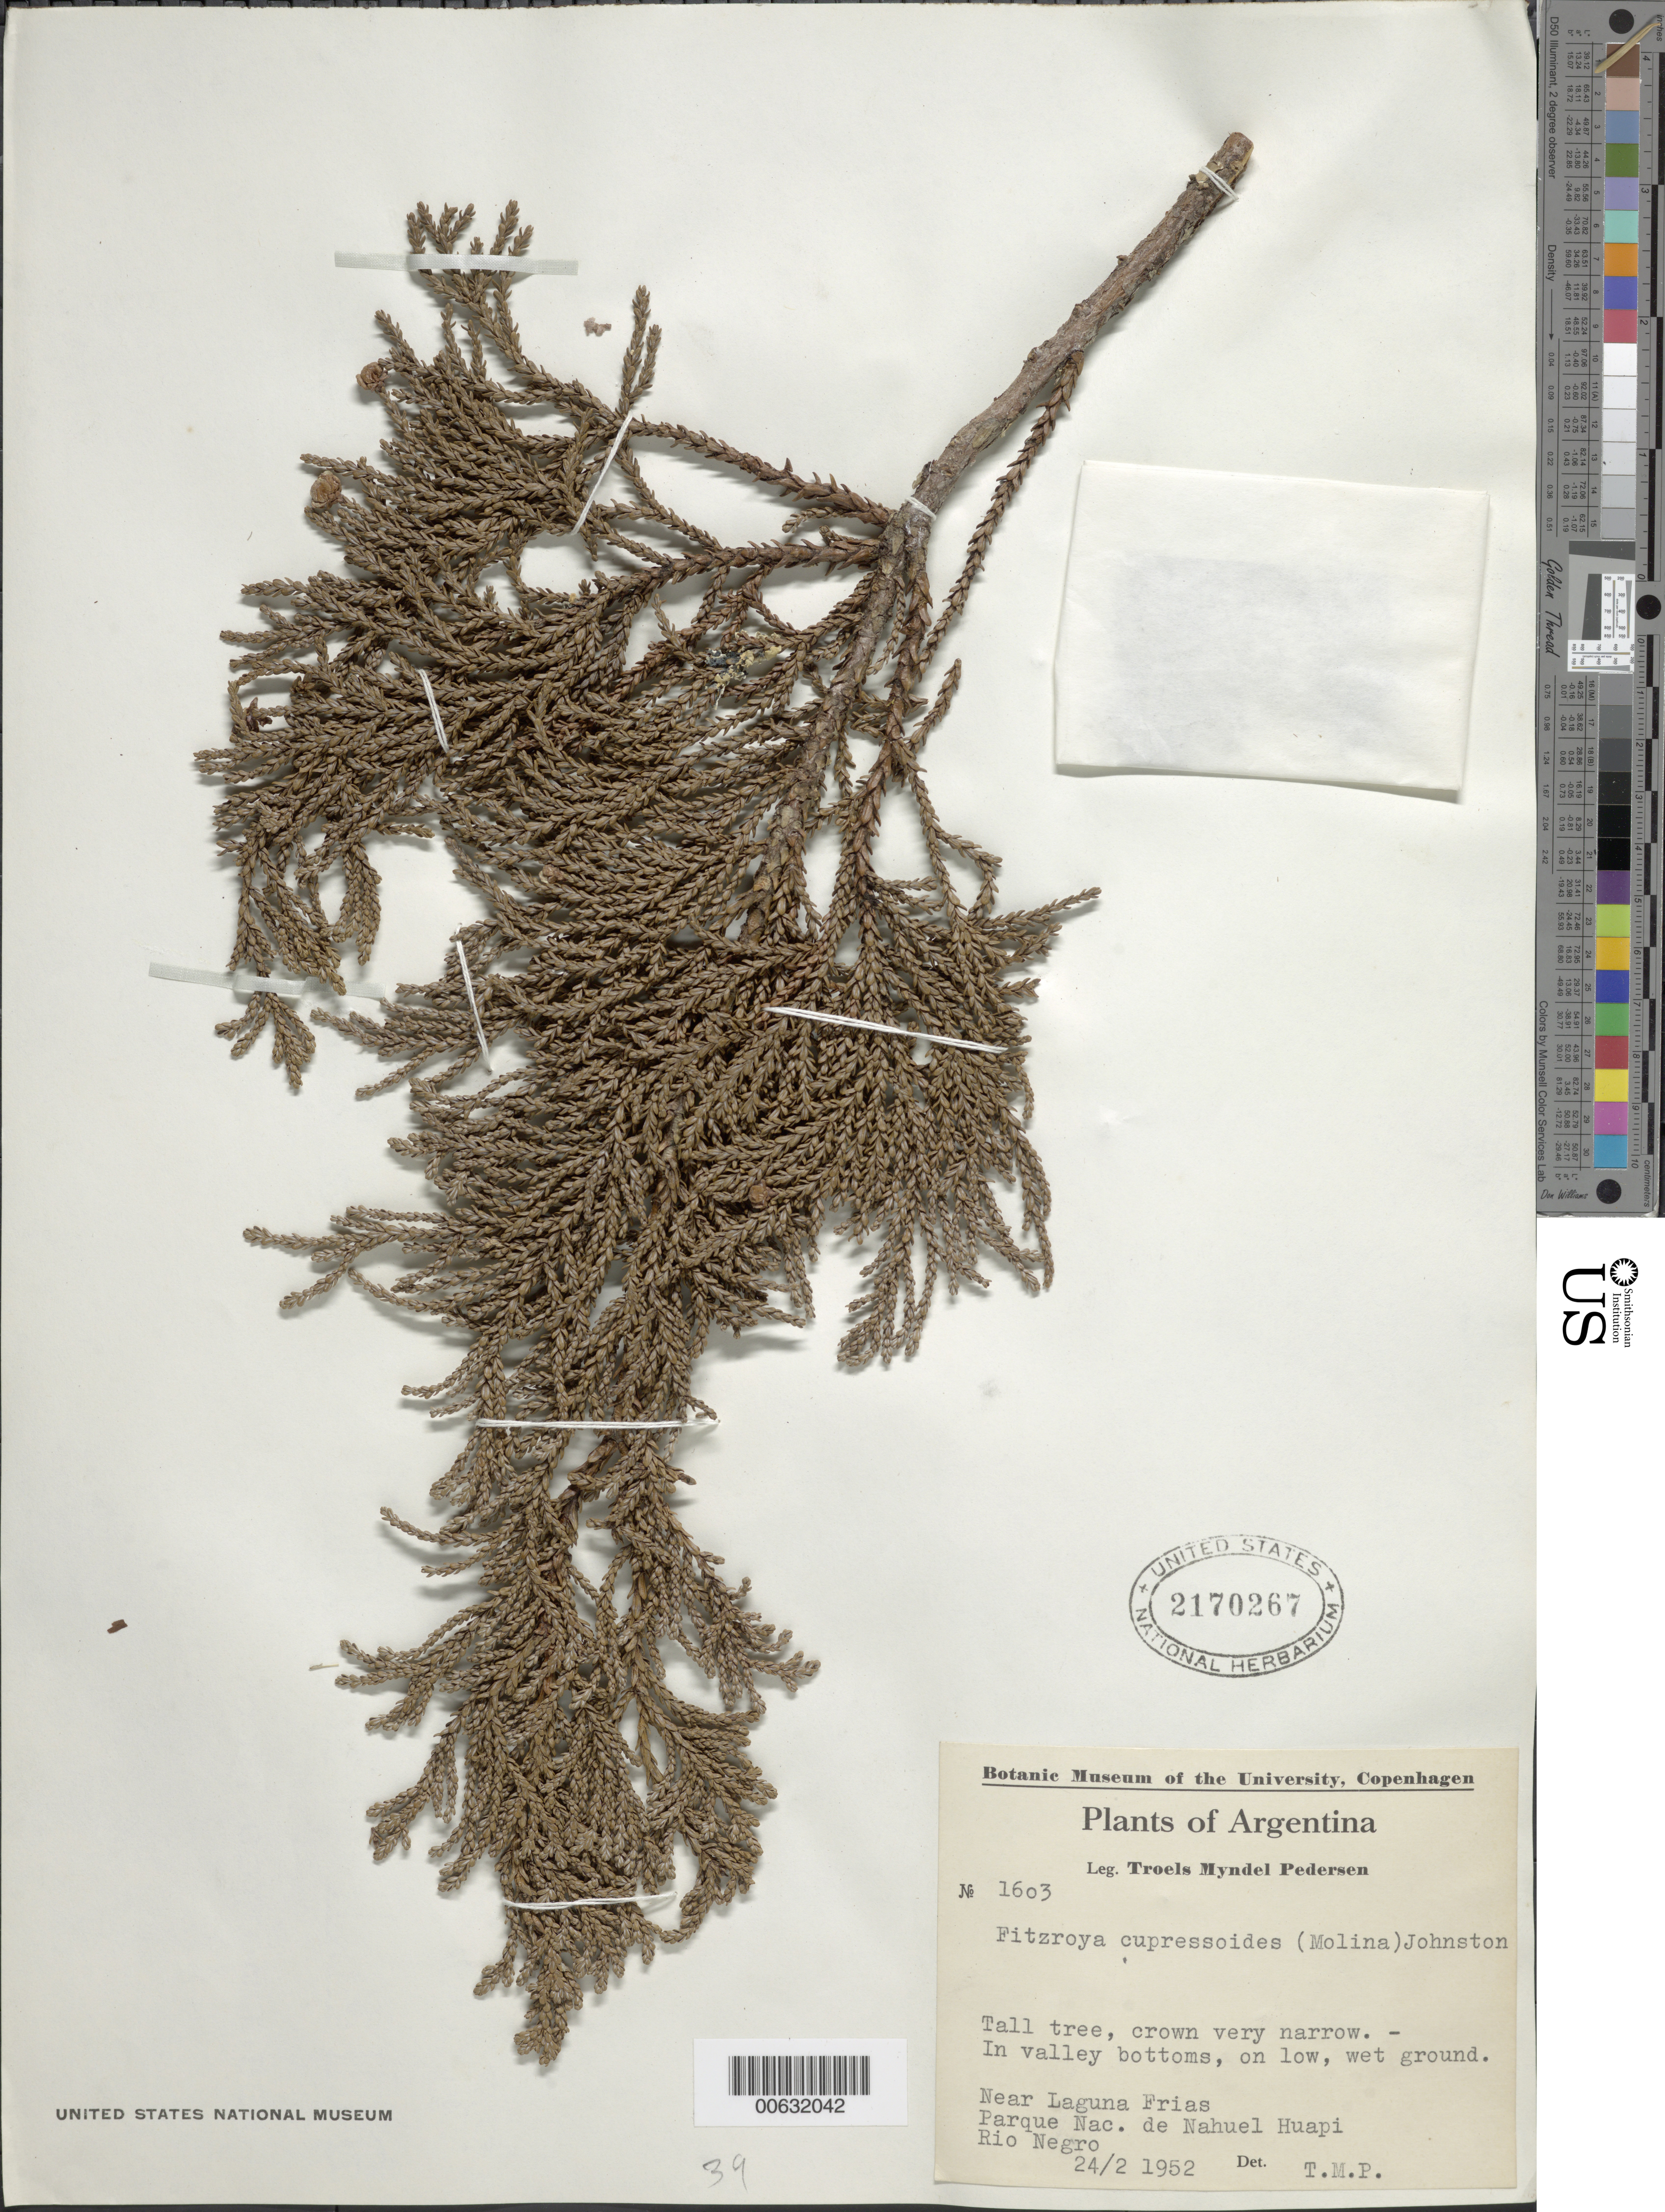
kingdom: Plantae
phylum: Tracheophyta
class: Pinopsida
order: Pinales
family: Cupressaceae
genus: Fitzroya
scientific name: Fitzroya cupressoides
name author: (Molina) I.M. Johnst.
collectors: T. M. Pedersen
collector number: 1603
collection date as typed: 24 Mar 1952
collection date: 1952-03-24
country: Argentina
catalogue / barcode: US 2170267